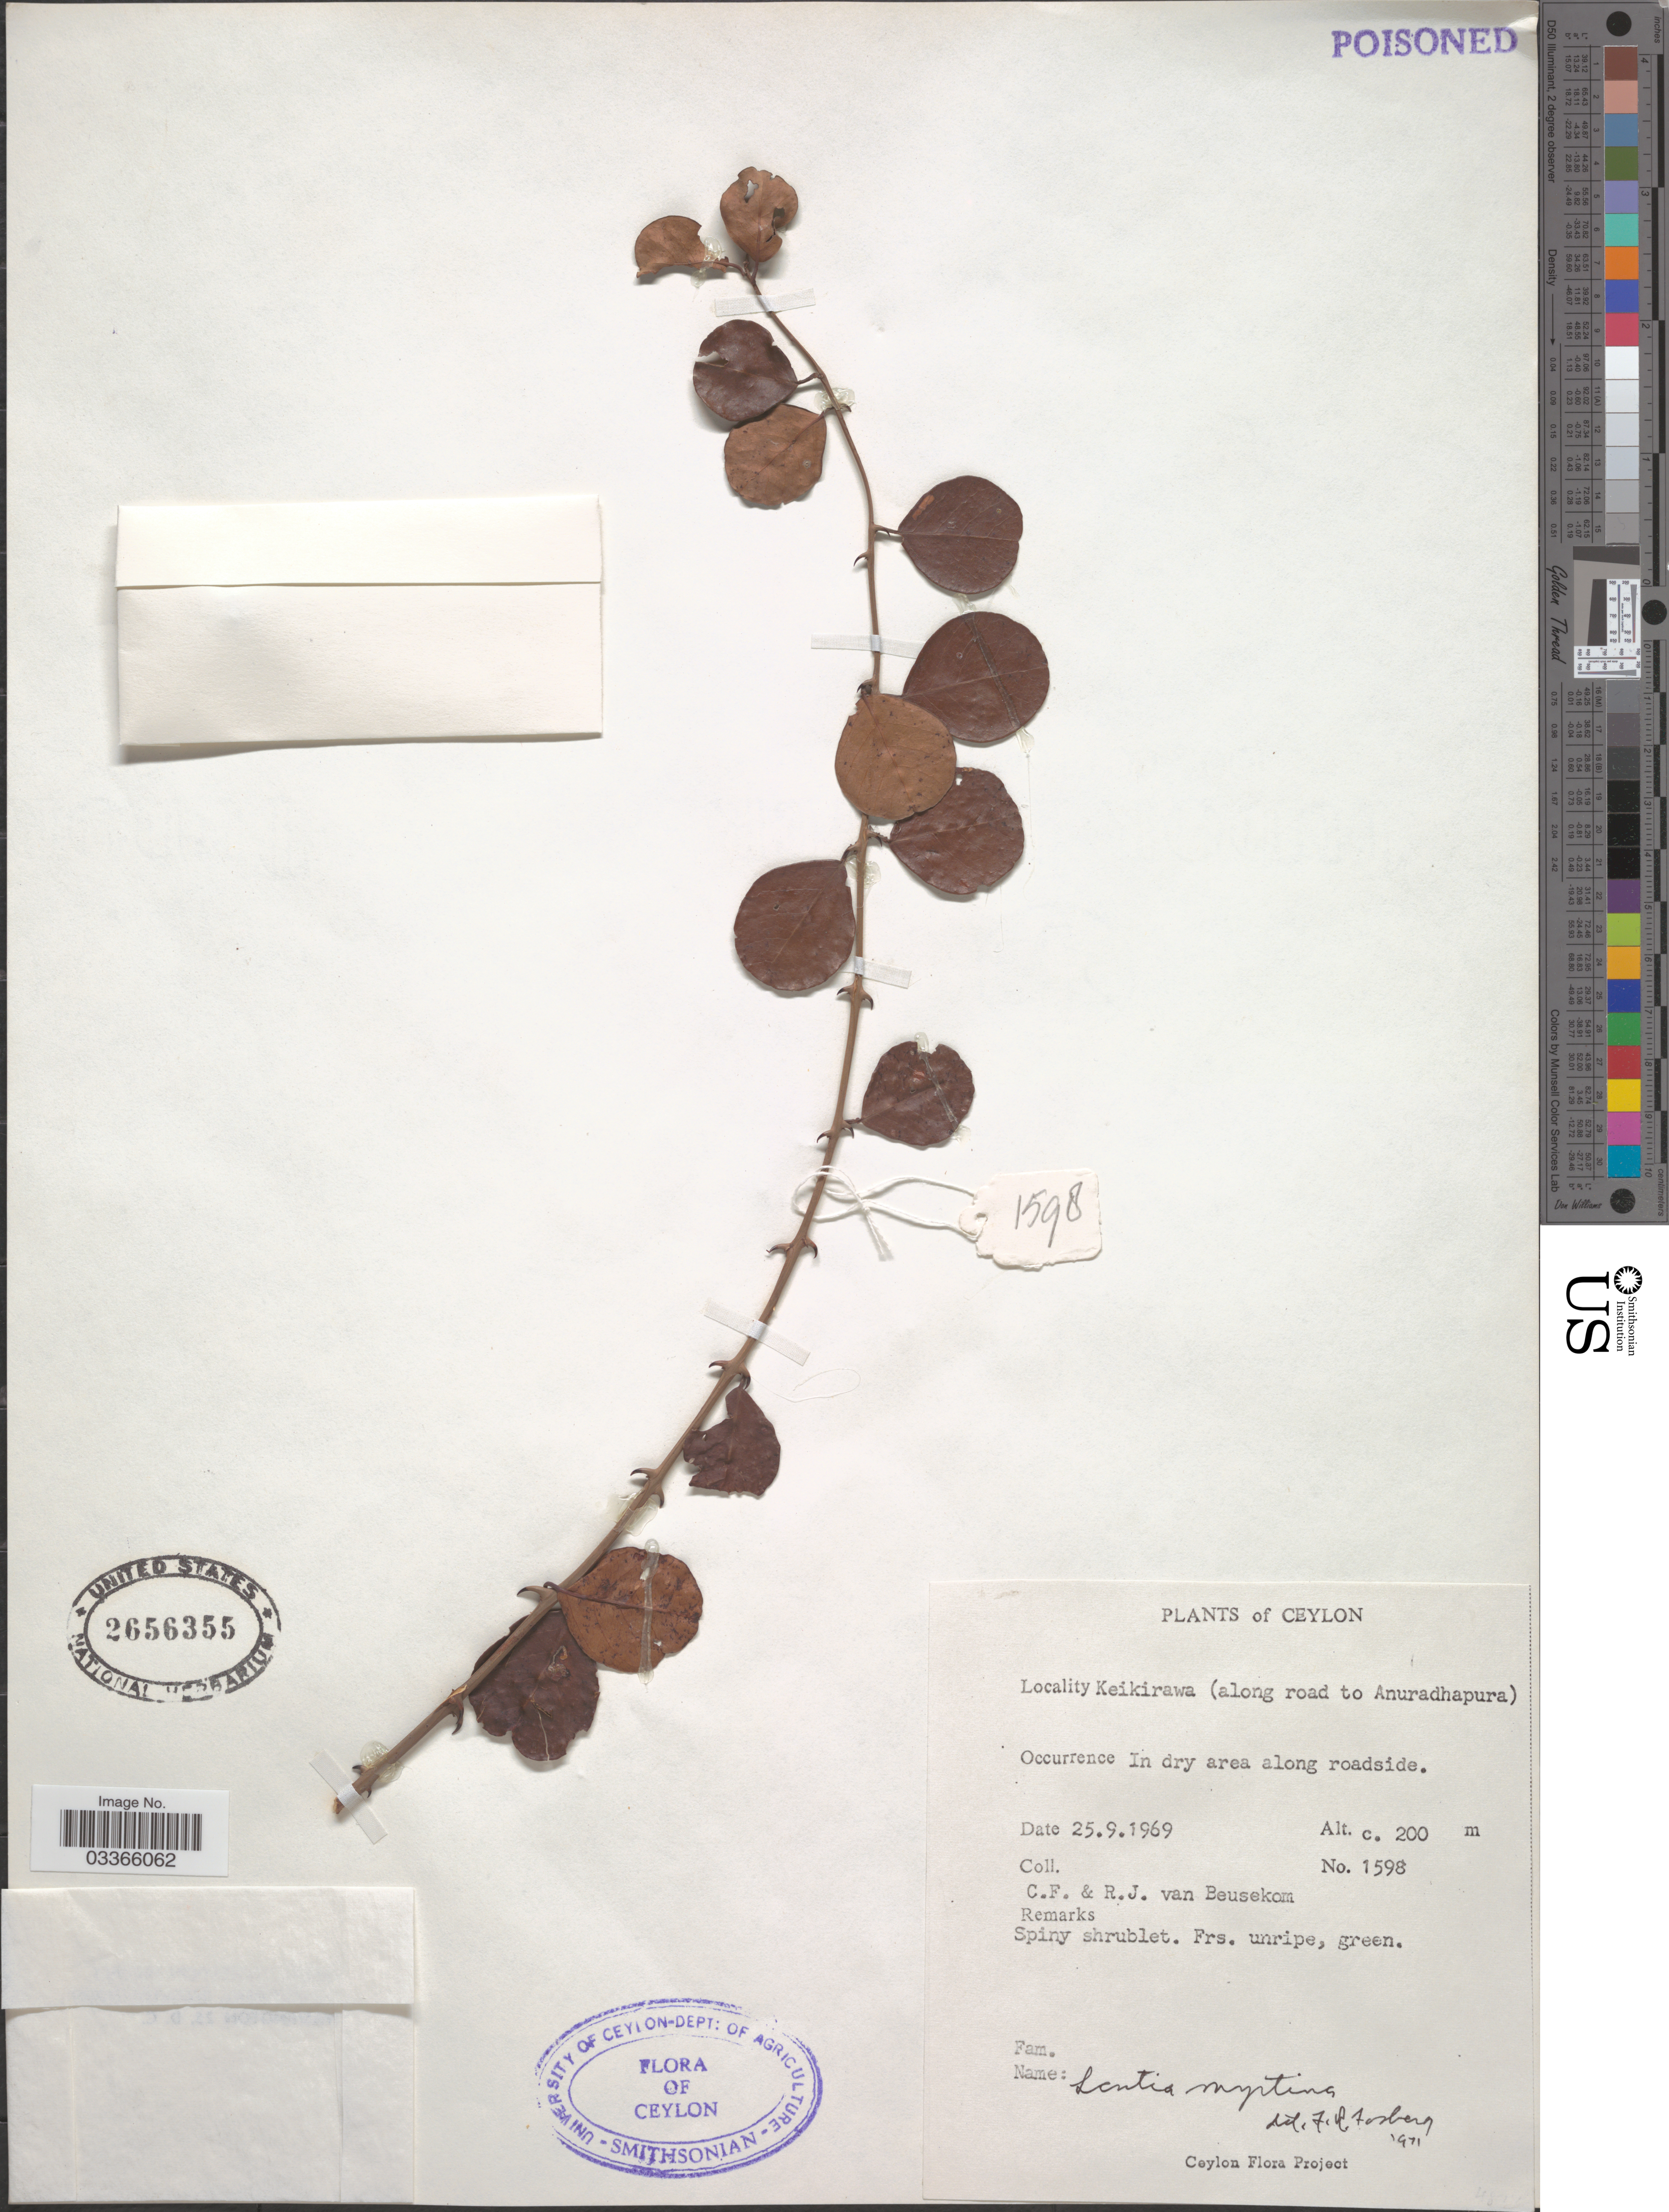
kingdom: Plantae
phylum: Tracheophyta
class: Magnoliopsida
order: Rosales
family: Rhamnaceae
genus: Scutia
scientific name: Scutia myrtina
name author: (Burm. f.) Kurz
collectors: C. F. Beusekom & R. Van Beusekom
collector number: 1598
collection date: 1969-09-25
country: Sri Lanka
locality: Ceylon, Keikirawa (along road to Anuradhapura).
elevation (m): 200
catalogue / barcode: US 2656355